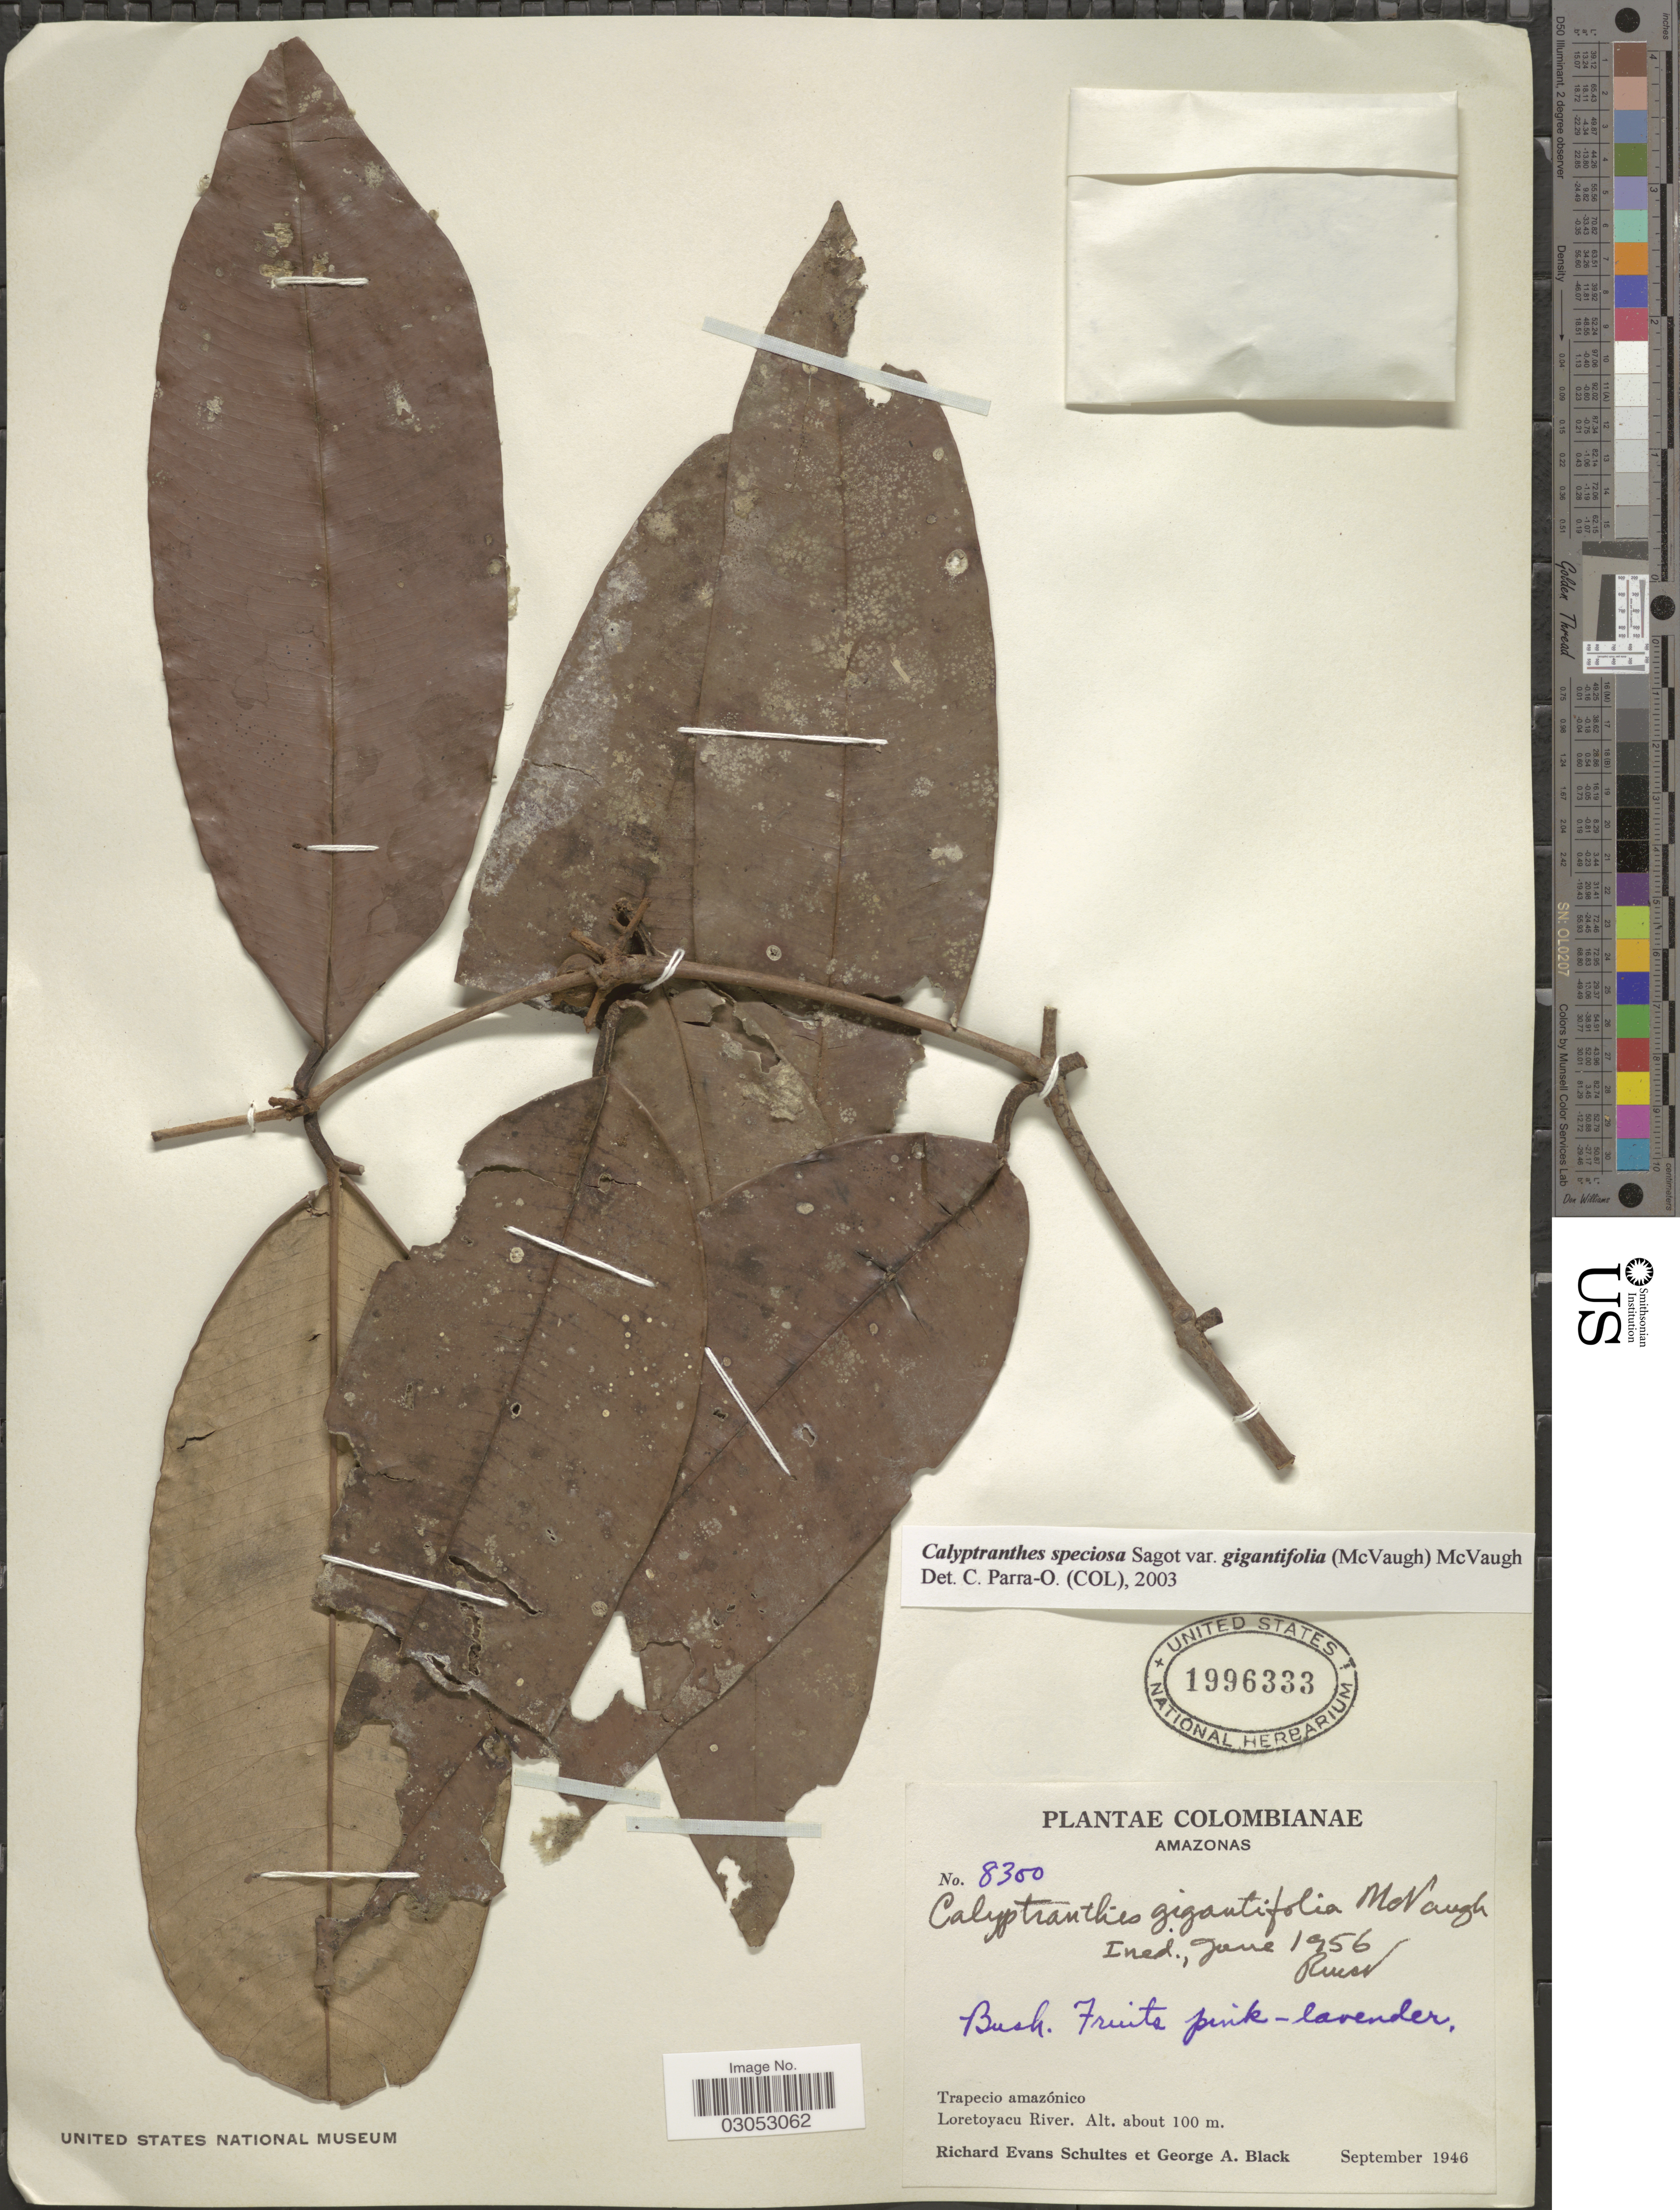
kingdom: Plantae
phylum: Tracheophyta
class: Magnoliopsida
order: Myrtales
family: Myrtaceae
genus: Myrcia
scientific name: Myrcia neospeciosa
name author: A.R. Lourenço & E. Lucas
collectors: R. E. Schultes & G. A. Black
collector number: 8300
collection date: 1946-09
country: Colombia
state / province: Amazônas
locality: Trapecio amazónico. Loretoyacu River.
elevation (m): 100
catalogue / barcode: US 1996333